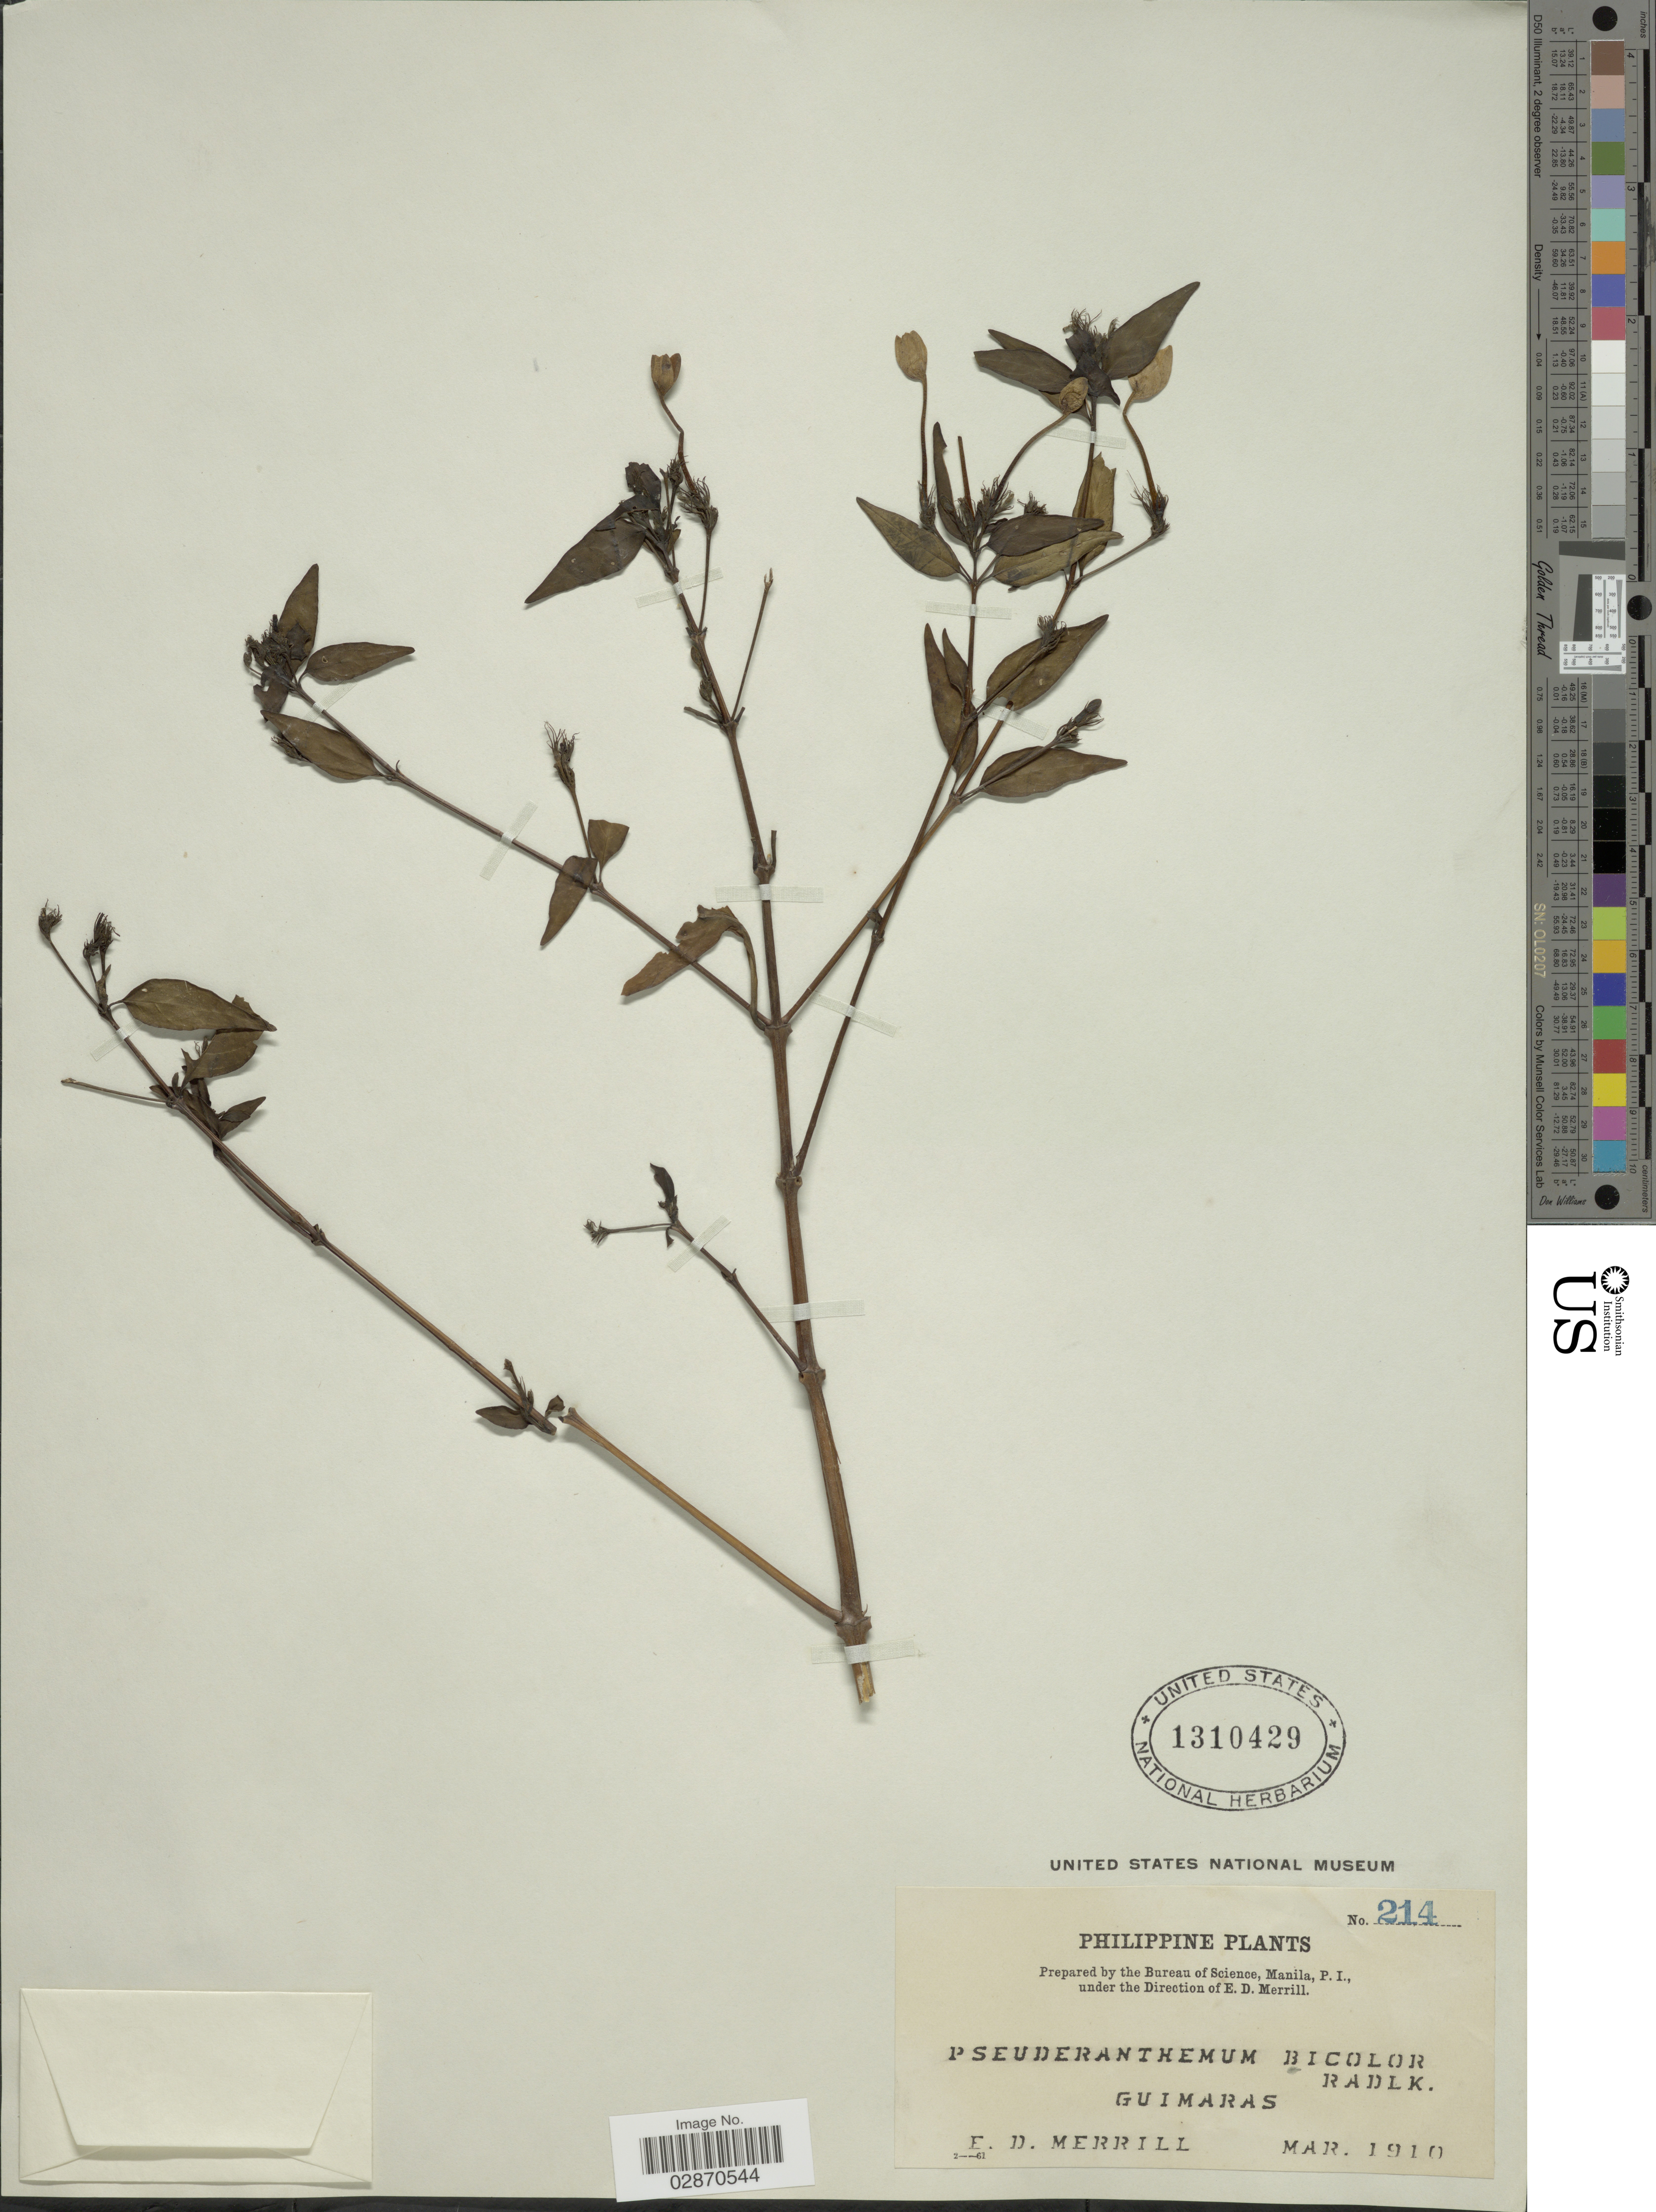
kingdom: Plantae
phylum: Tracheophyta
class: Magnoliopsida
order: Lamiales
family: Acanthaceae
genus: Pseuderanthemum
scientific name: Pseuderanthemum pulchellum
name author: (Andrews) Merr.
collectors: E. D. Merrill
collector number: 214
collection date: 1910-03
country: Philippines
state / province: Western Visayas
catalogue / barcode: US 1310429